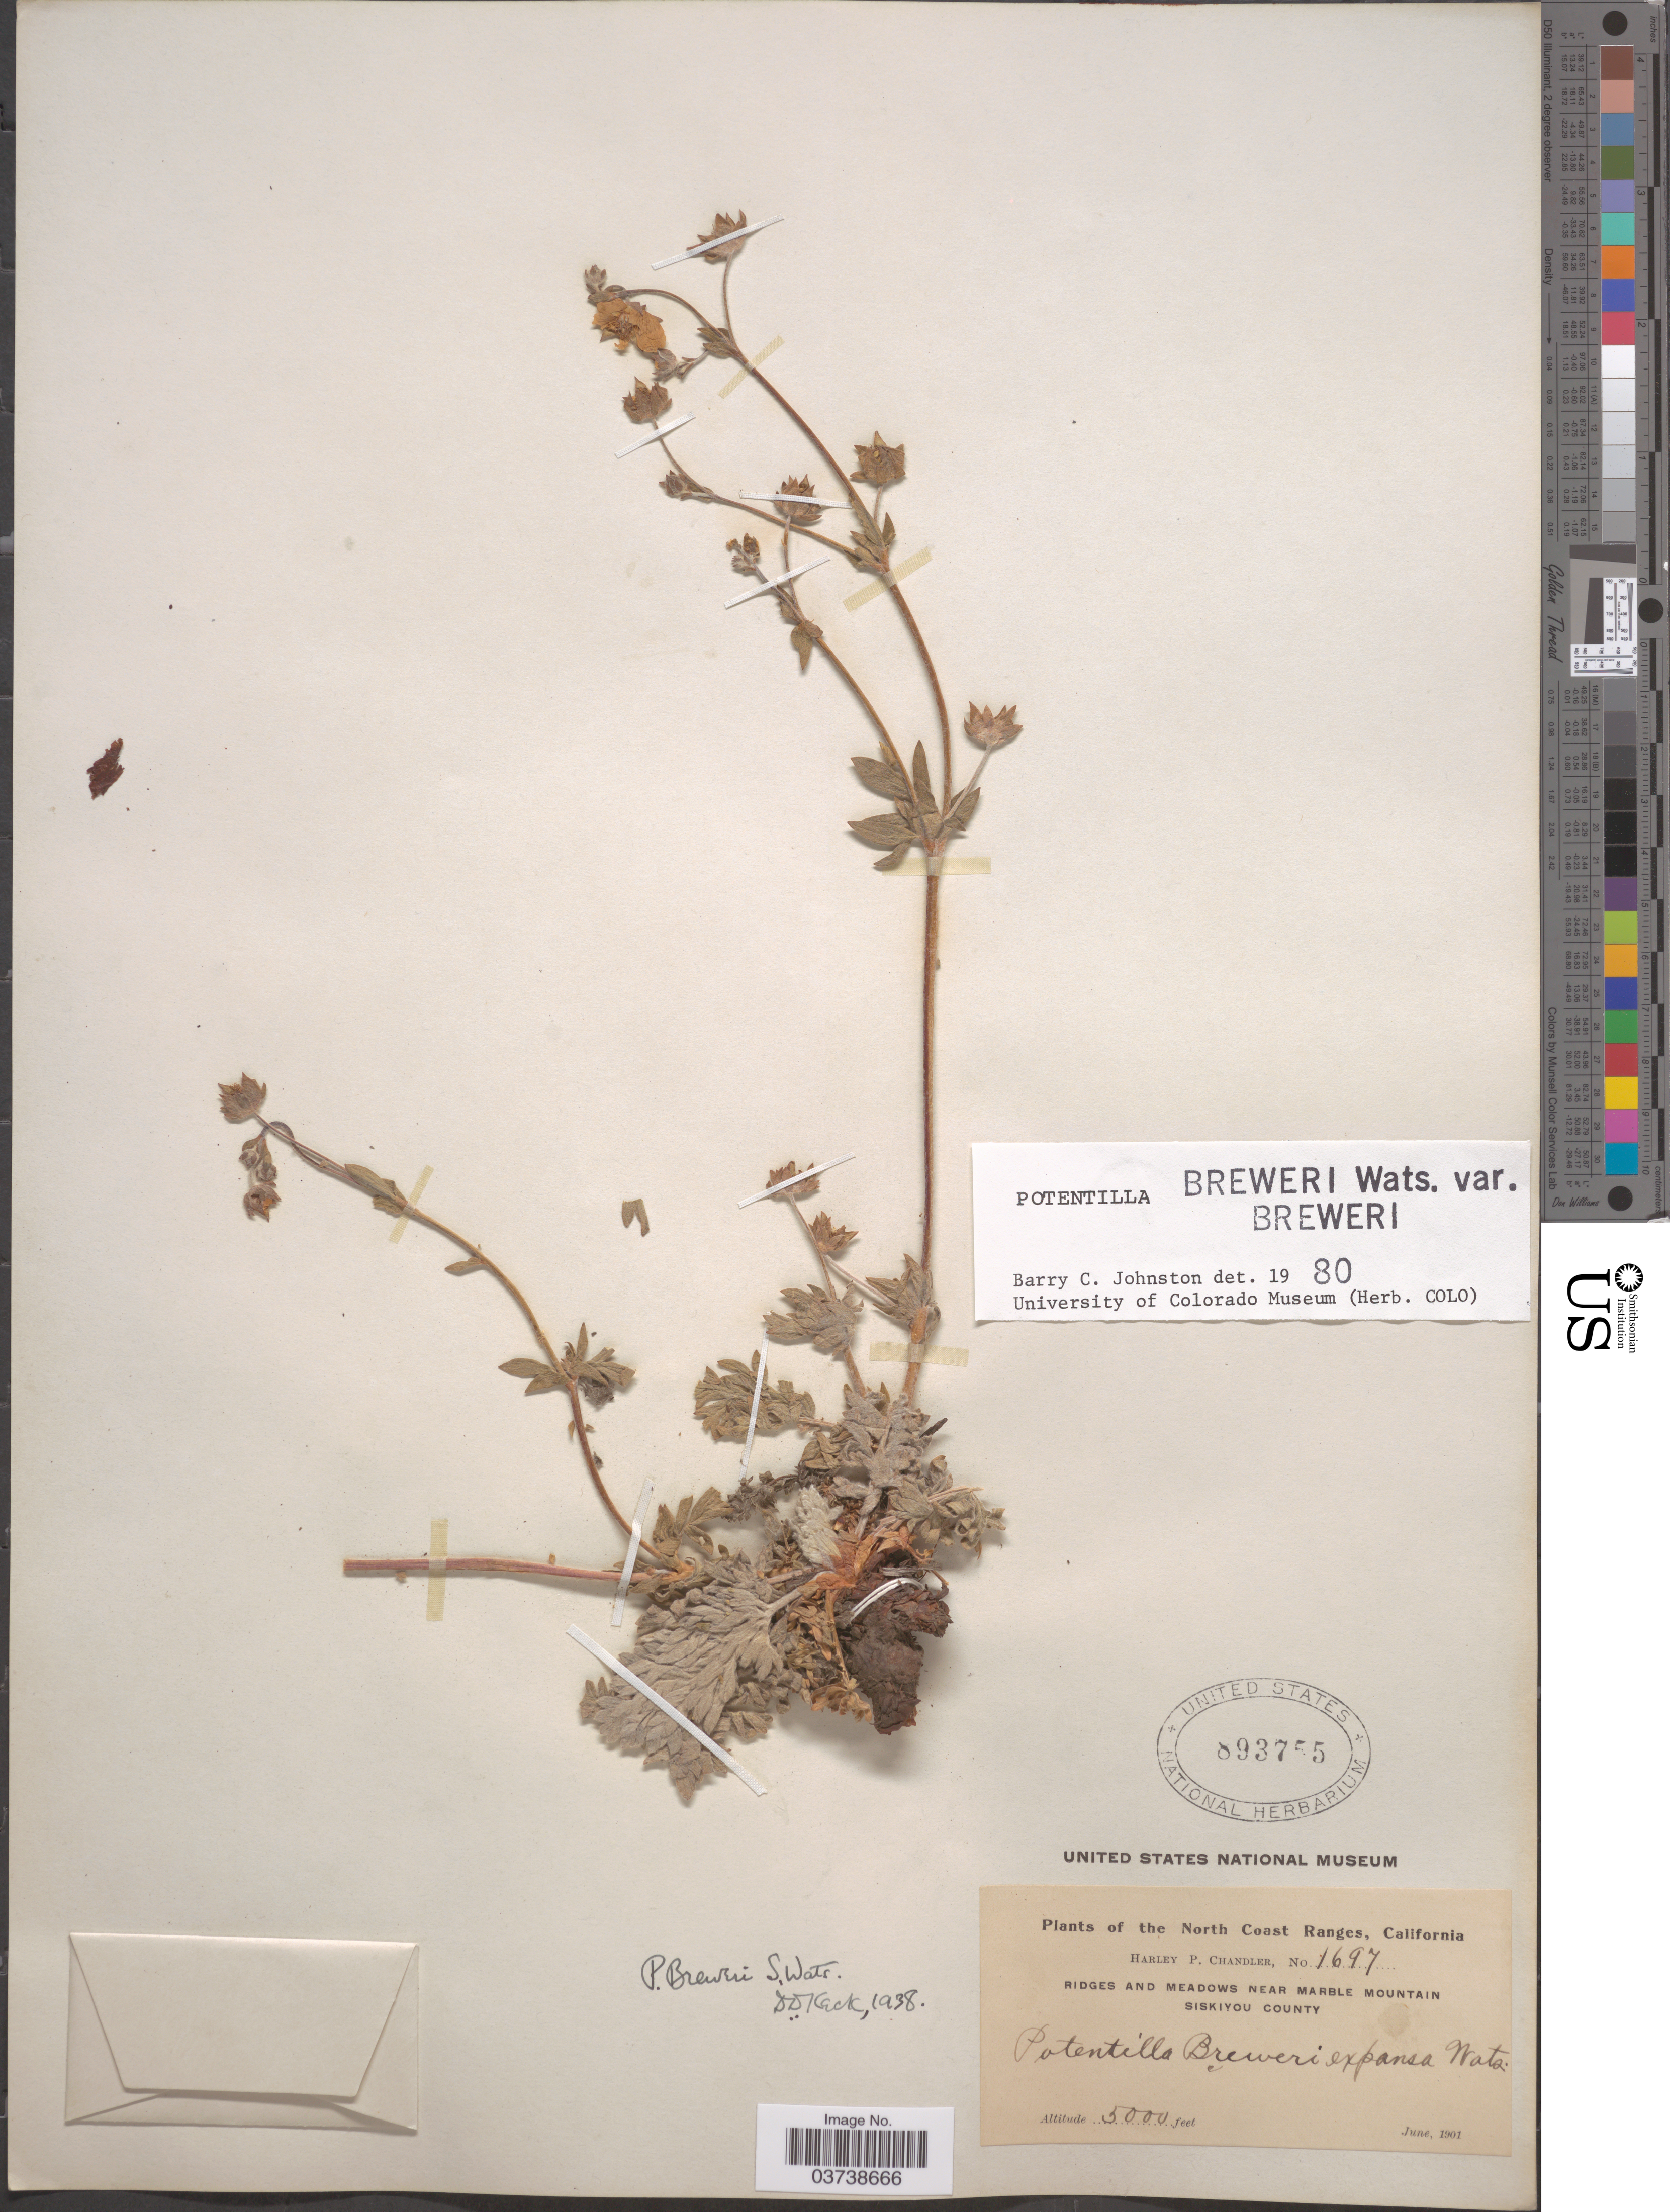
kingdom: Plantae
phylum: Tracheophyta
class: Magnoliopsida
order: Rosales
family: Rosaceae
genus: Potentilla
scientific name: Potentilla breweri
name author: S. Watson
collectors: H. Chandler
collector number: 1697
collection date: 1901-06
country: United States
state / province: California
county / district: Siskiyou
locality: The North Coast Ranges. Ridges and Meadows near Marble Mountain. Siskiyou County.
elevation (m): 1524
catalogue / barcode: US 893755